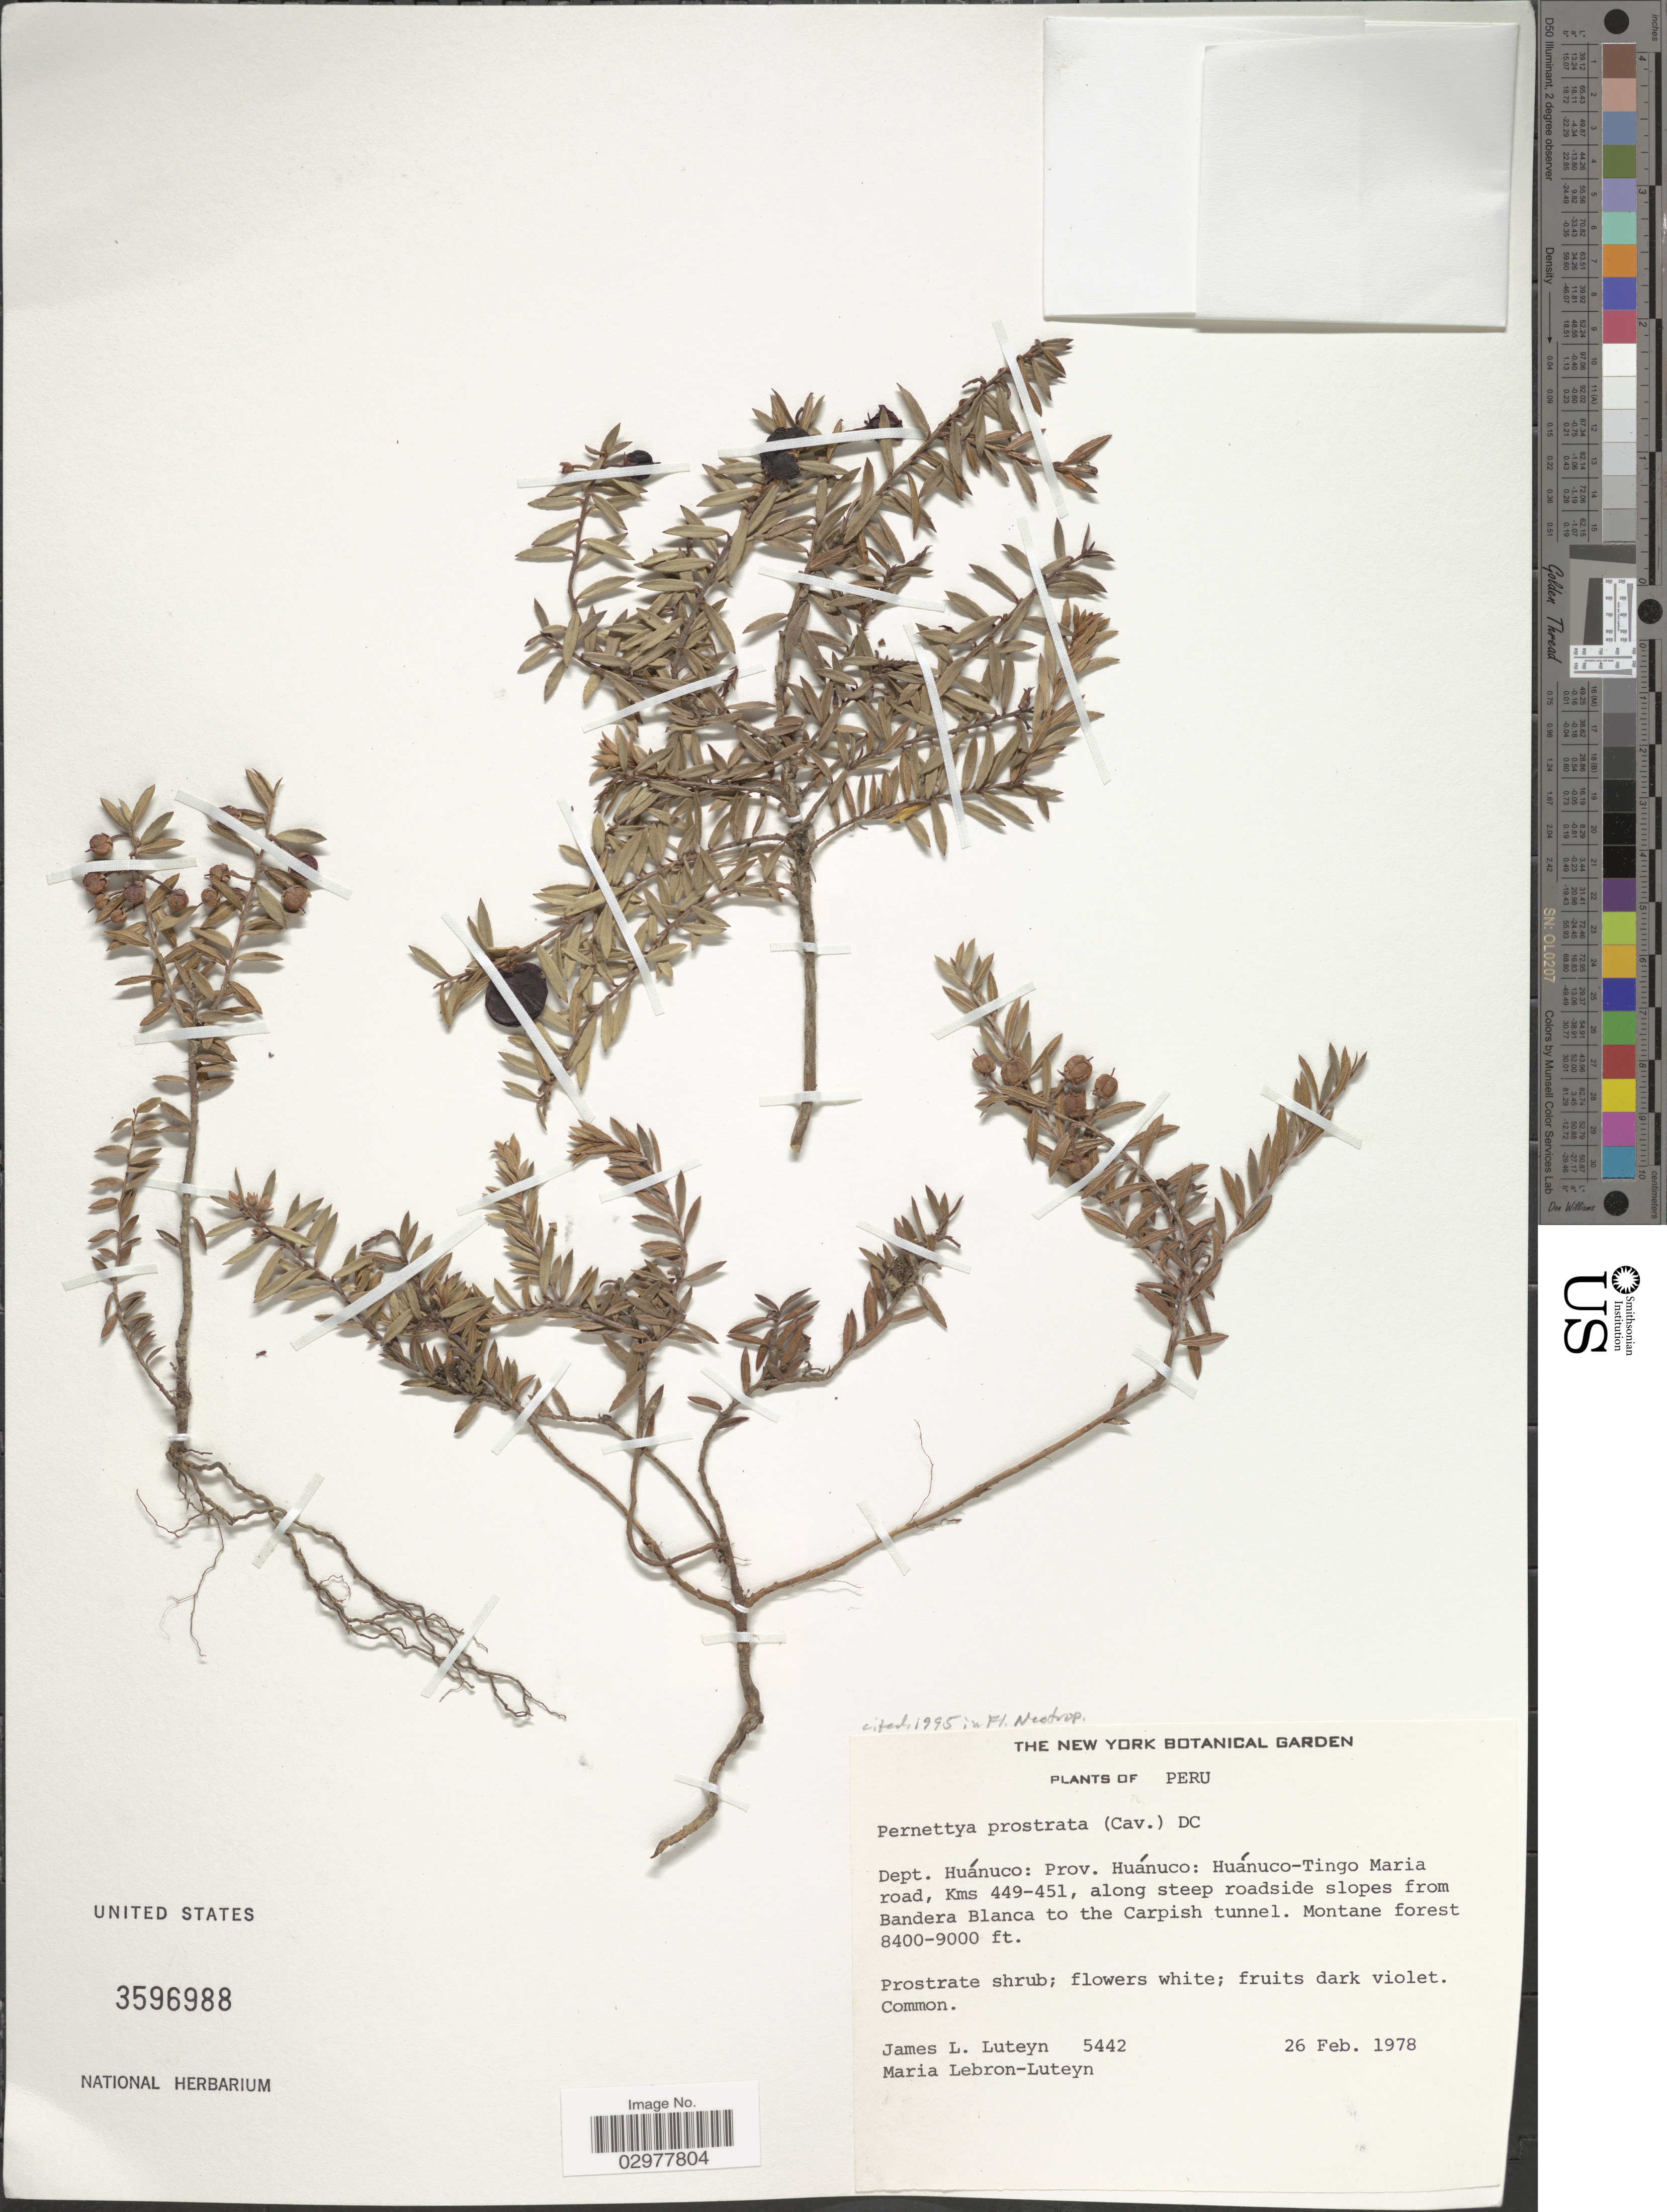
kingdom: Plantae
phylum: Tracheophyta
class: Magnoliopsida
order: Ericales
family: Ericaceae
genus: Pernettya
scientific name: Pernettya prostrata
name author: (Cav.) DC.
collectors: J. Luteyn & M. L. Lebrón-Luteyn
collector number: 5442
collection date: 1978-02-26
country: Peru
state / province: Huánuco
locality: Dept. Huánuco: Prov. Huánuco: Huánuco-Tingo Maria road, Kms 449-451, along steep roadside slopes from Bandera Blanca to the Carpish tunnel.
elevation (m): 2560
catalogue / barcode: US 359698